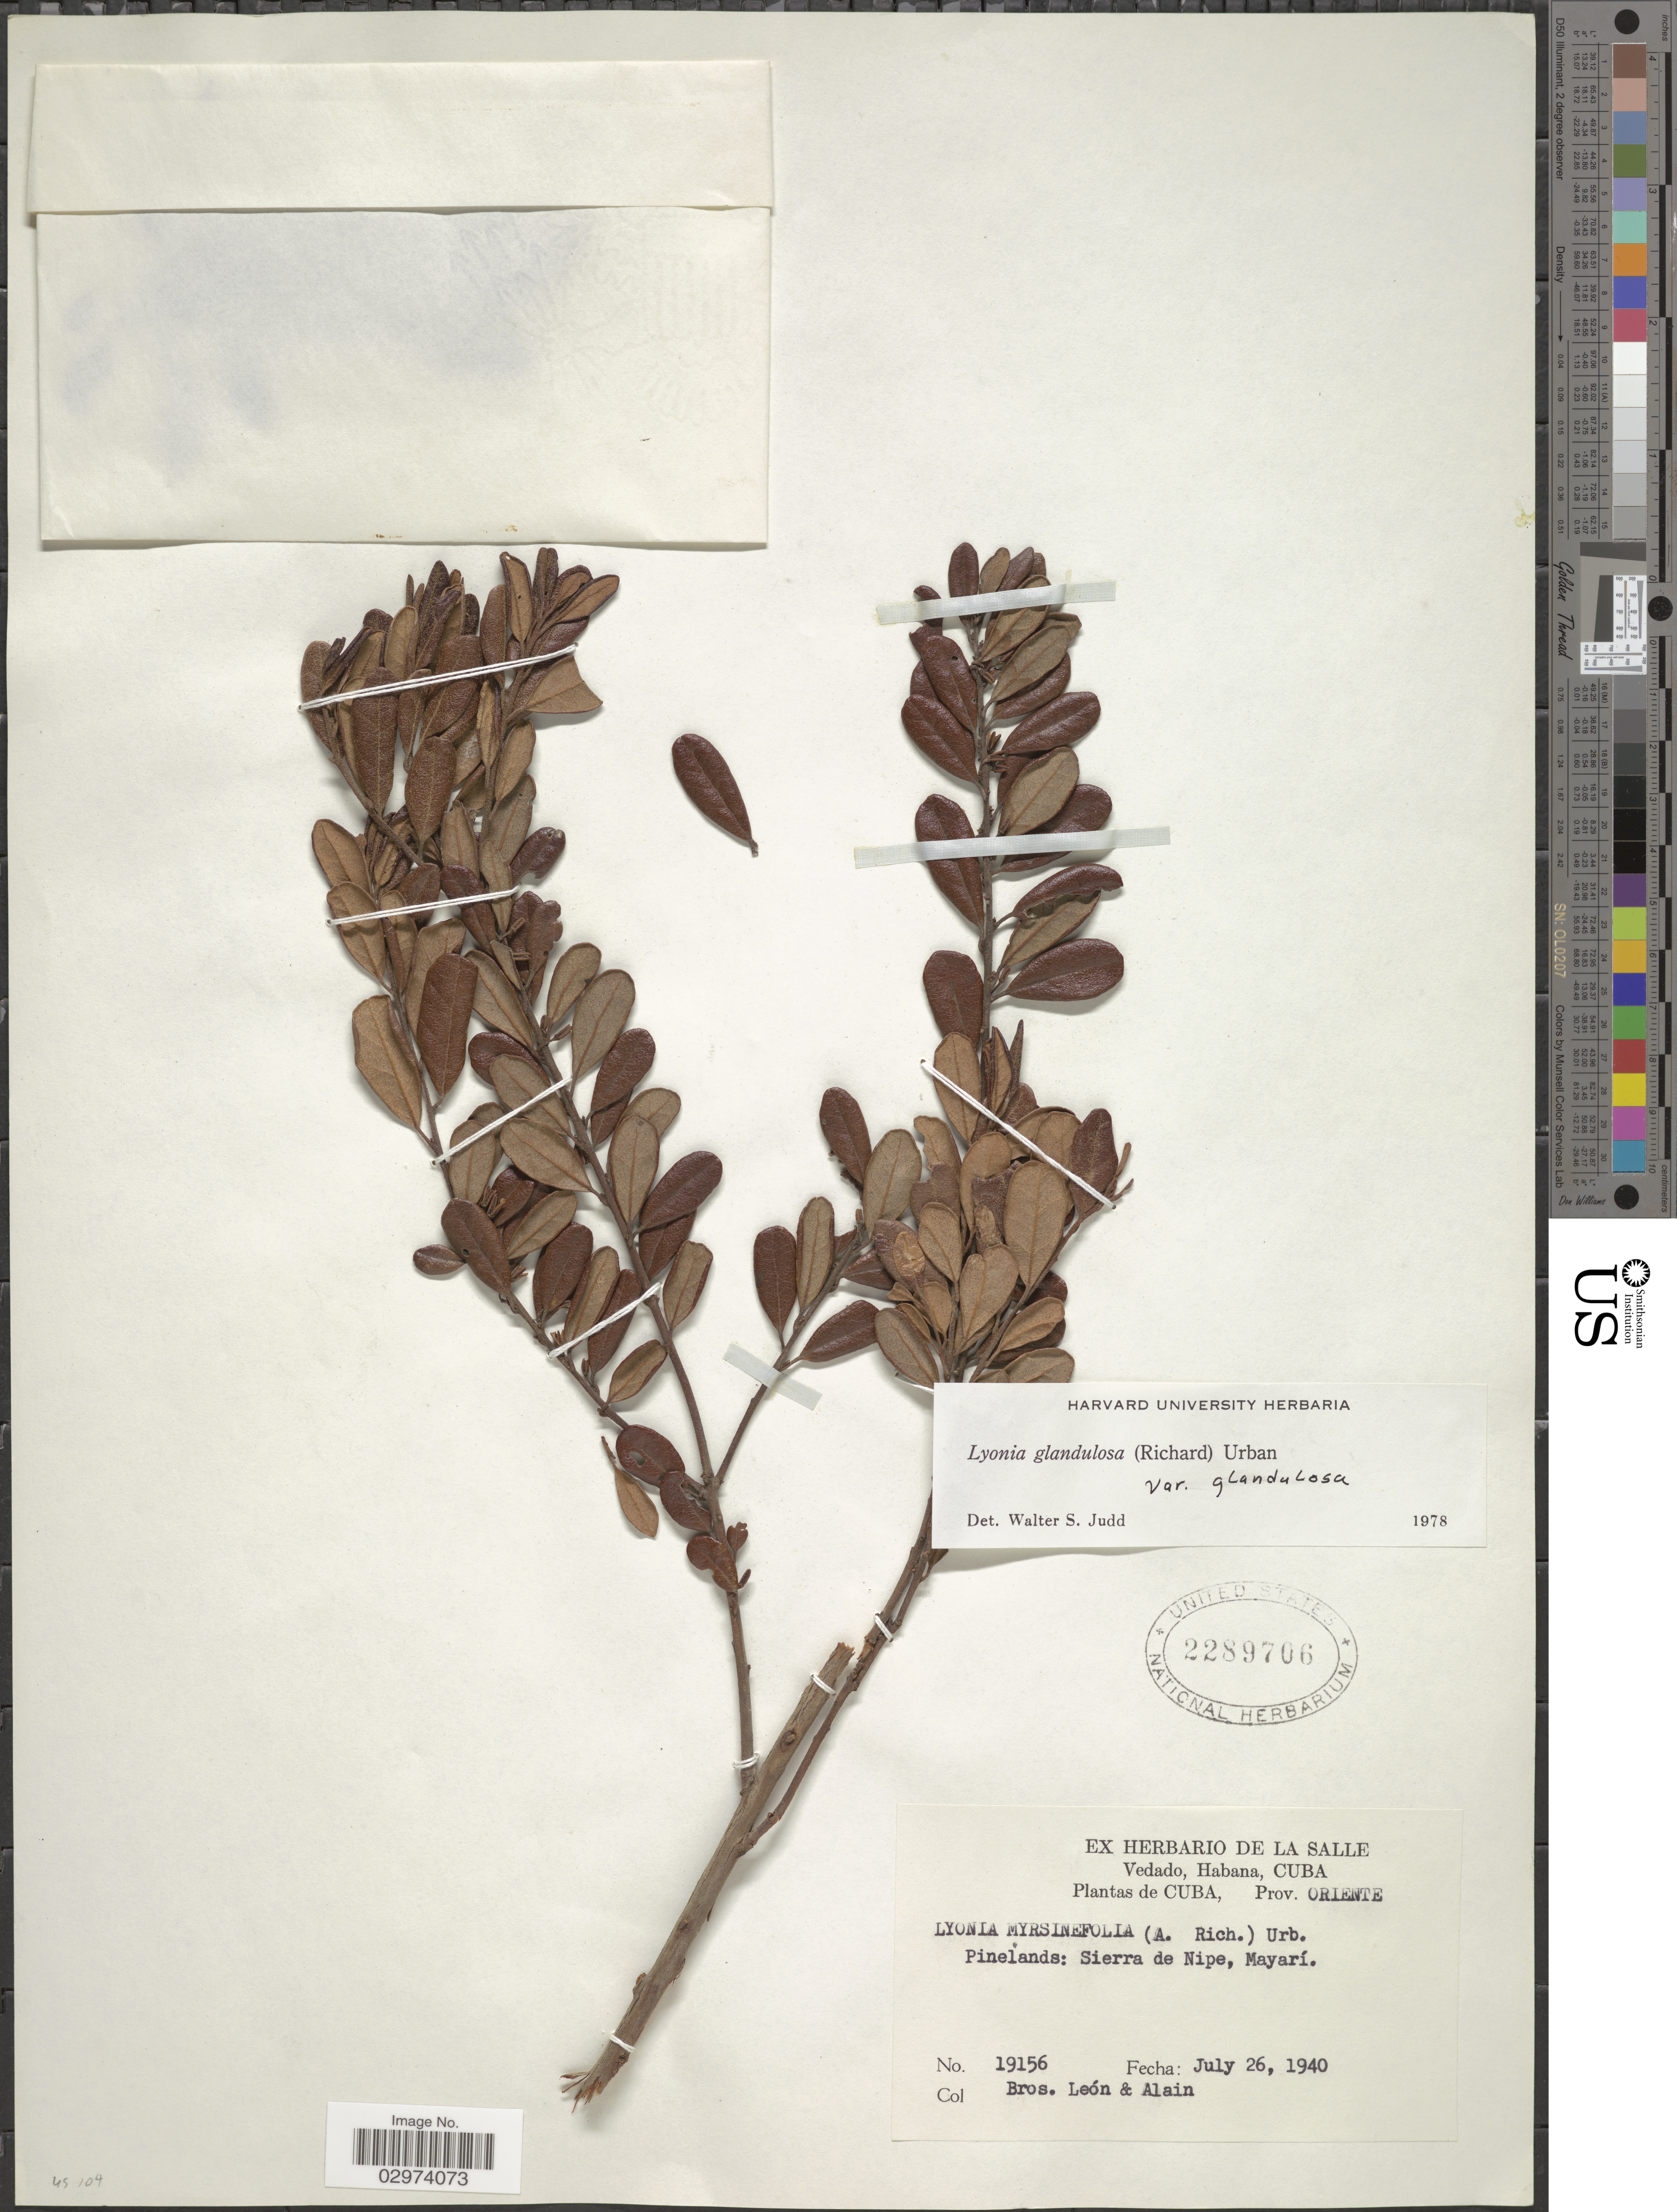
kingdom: Plantae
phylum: Tracheophyta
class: Magnoliopsida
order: Ericales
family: Ericaceae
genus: Lyonia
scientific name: Lyonia glandulosa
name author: (A. Rich.) Griseb.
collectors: Bro. León & Alain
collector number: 19156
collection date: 1940-07-26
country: Cuba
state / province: Oriente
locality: Prov. Oriente. Pinelands: Sierra de Nipe, Mayarí.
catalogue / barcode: US 2289706